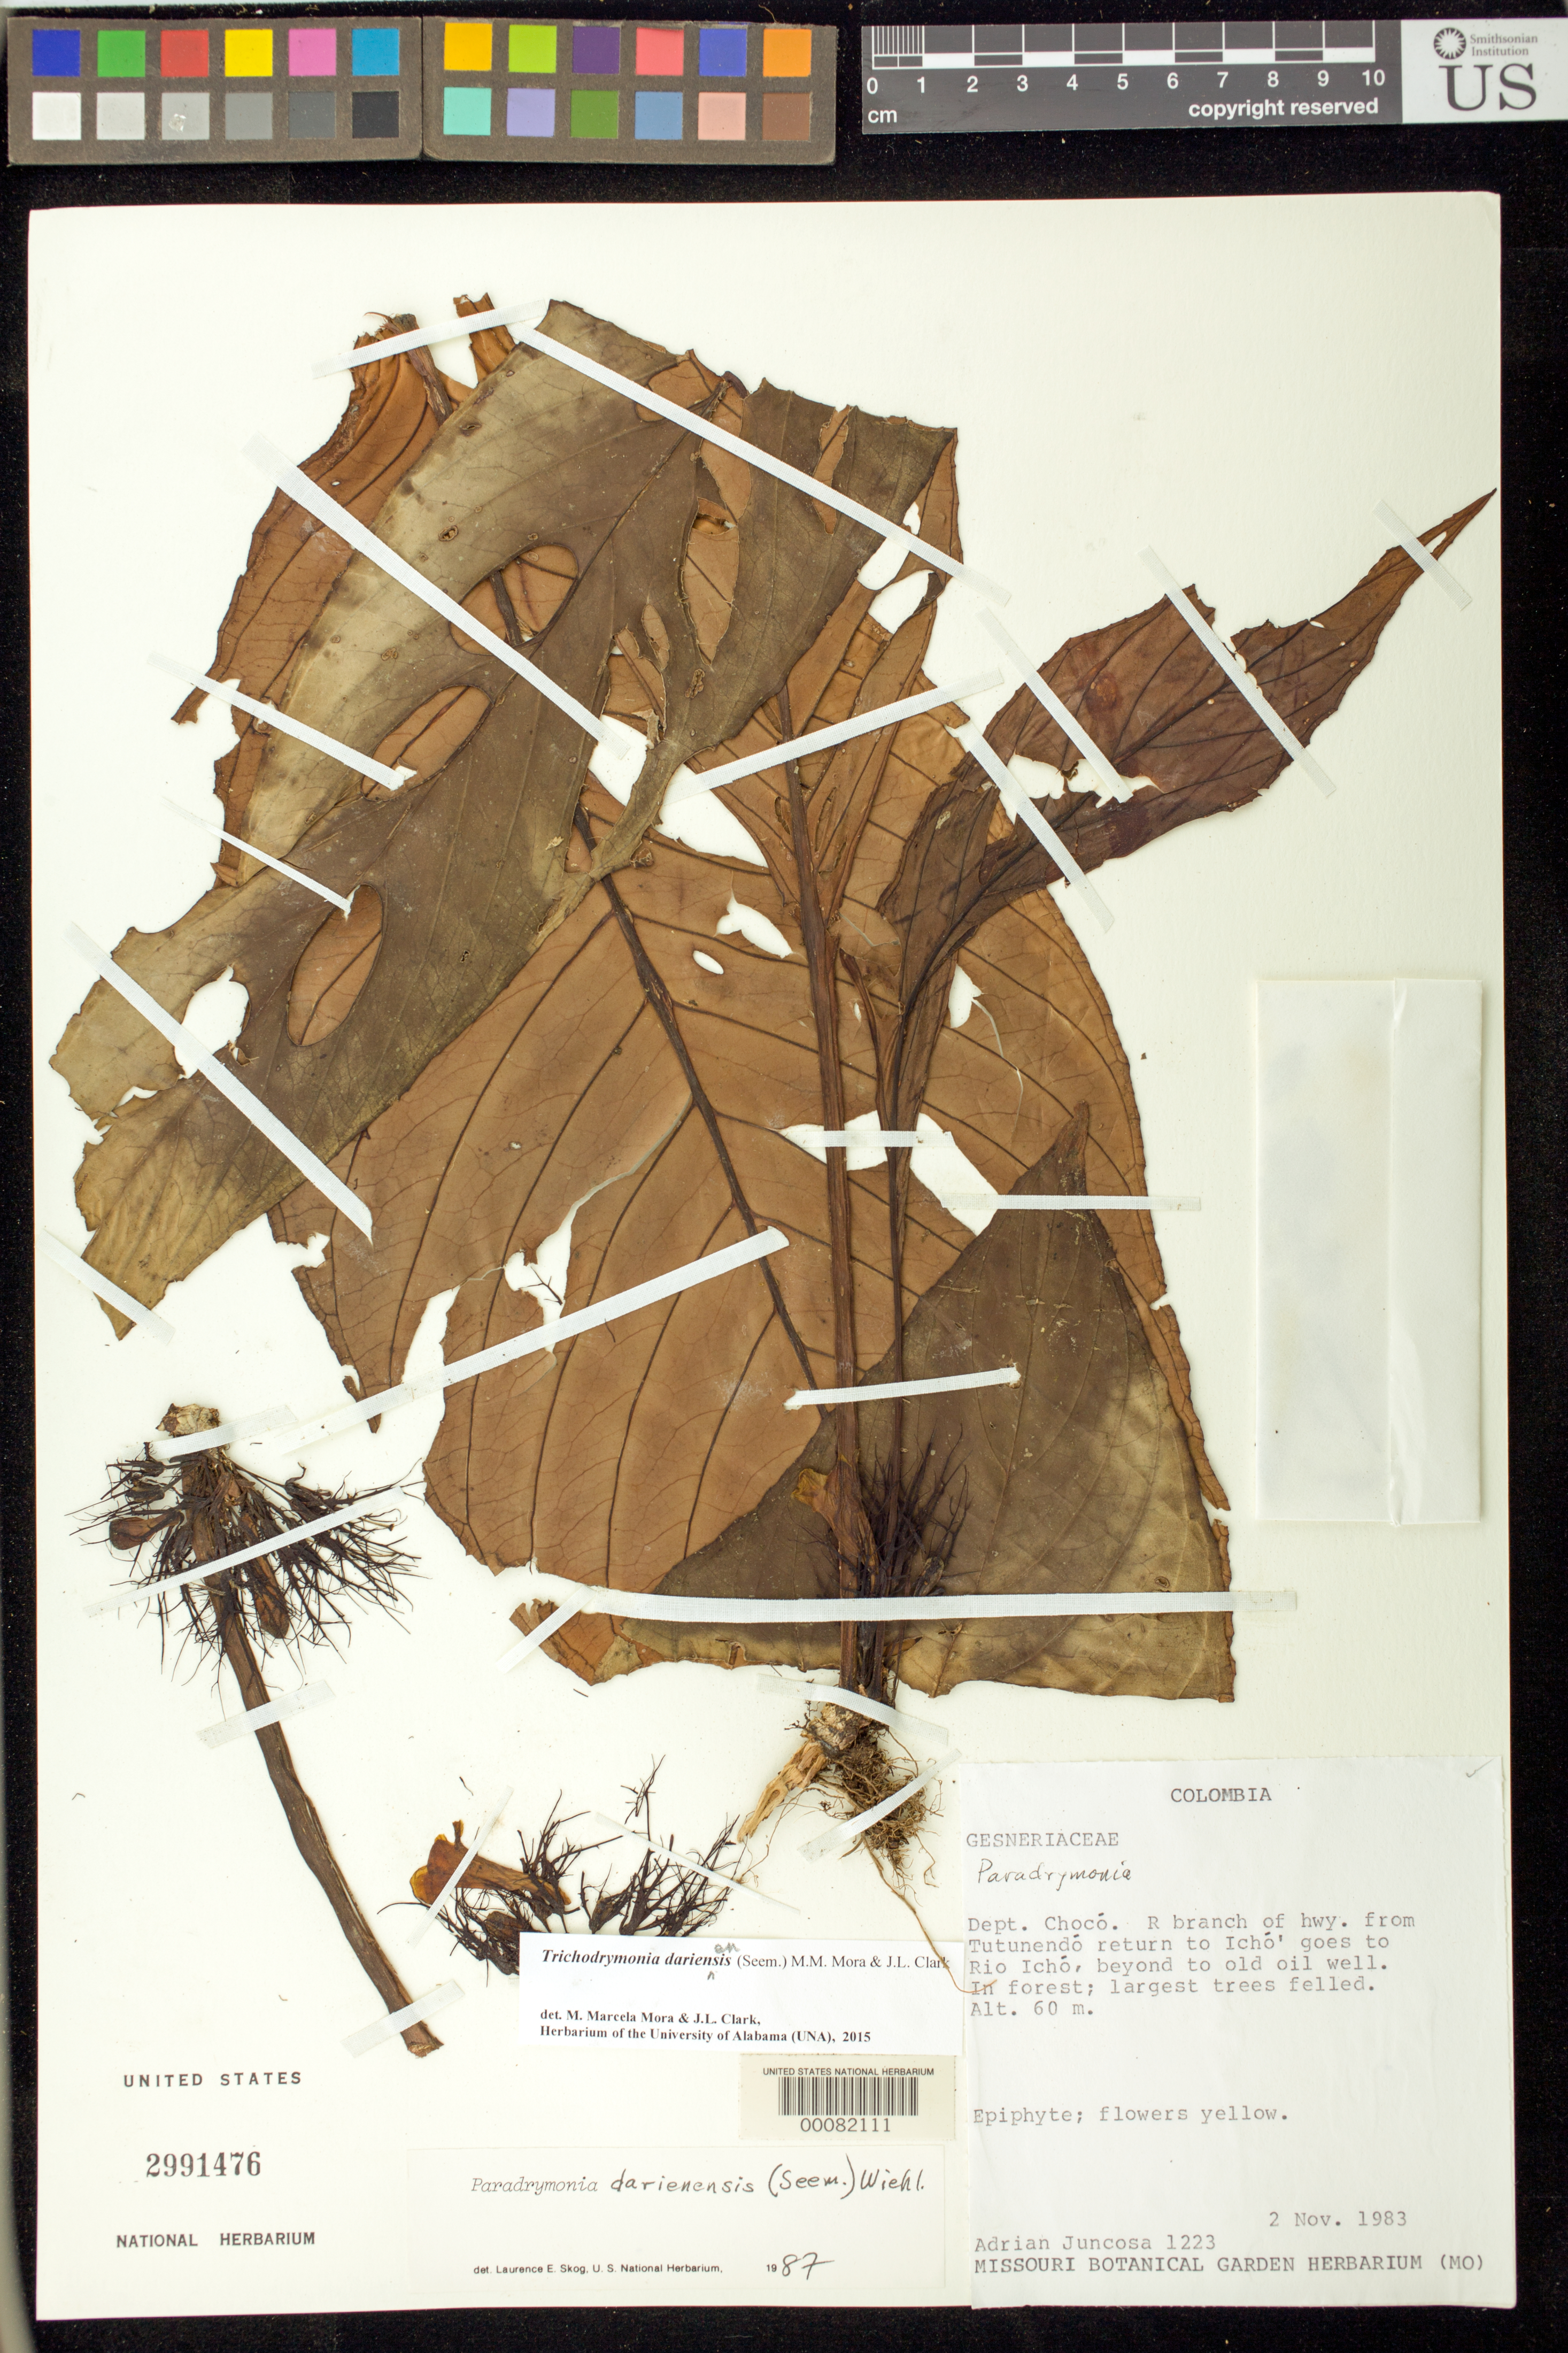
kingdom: Plantae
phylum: Tracheophyta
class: Magnoliopsida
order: Lamiales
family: Gesneriaceae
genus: Trichodrymonia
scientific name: Trichodrymonia dariensis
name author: (Seem.) M.M. Mora & J.L. Clark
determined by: Mora, M. M.; Clark, J. L.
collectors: A. Juncosa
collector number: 1223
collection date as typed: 02 Nov 1983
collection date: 1983-11-02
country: Colombia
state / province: Chocó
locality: R branch of hwy from Tutunendo return to Icho' goes to Rio Icho, beyond to old oil well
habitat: In forest, largest trees felled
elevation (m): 60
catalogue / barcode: US 2991476